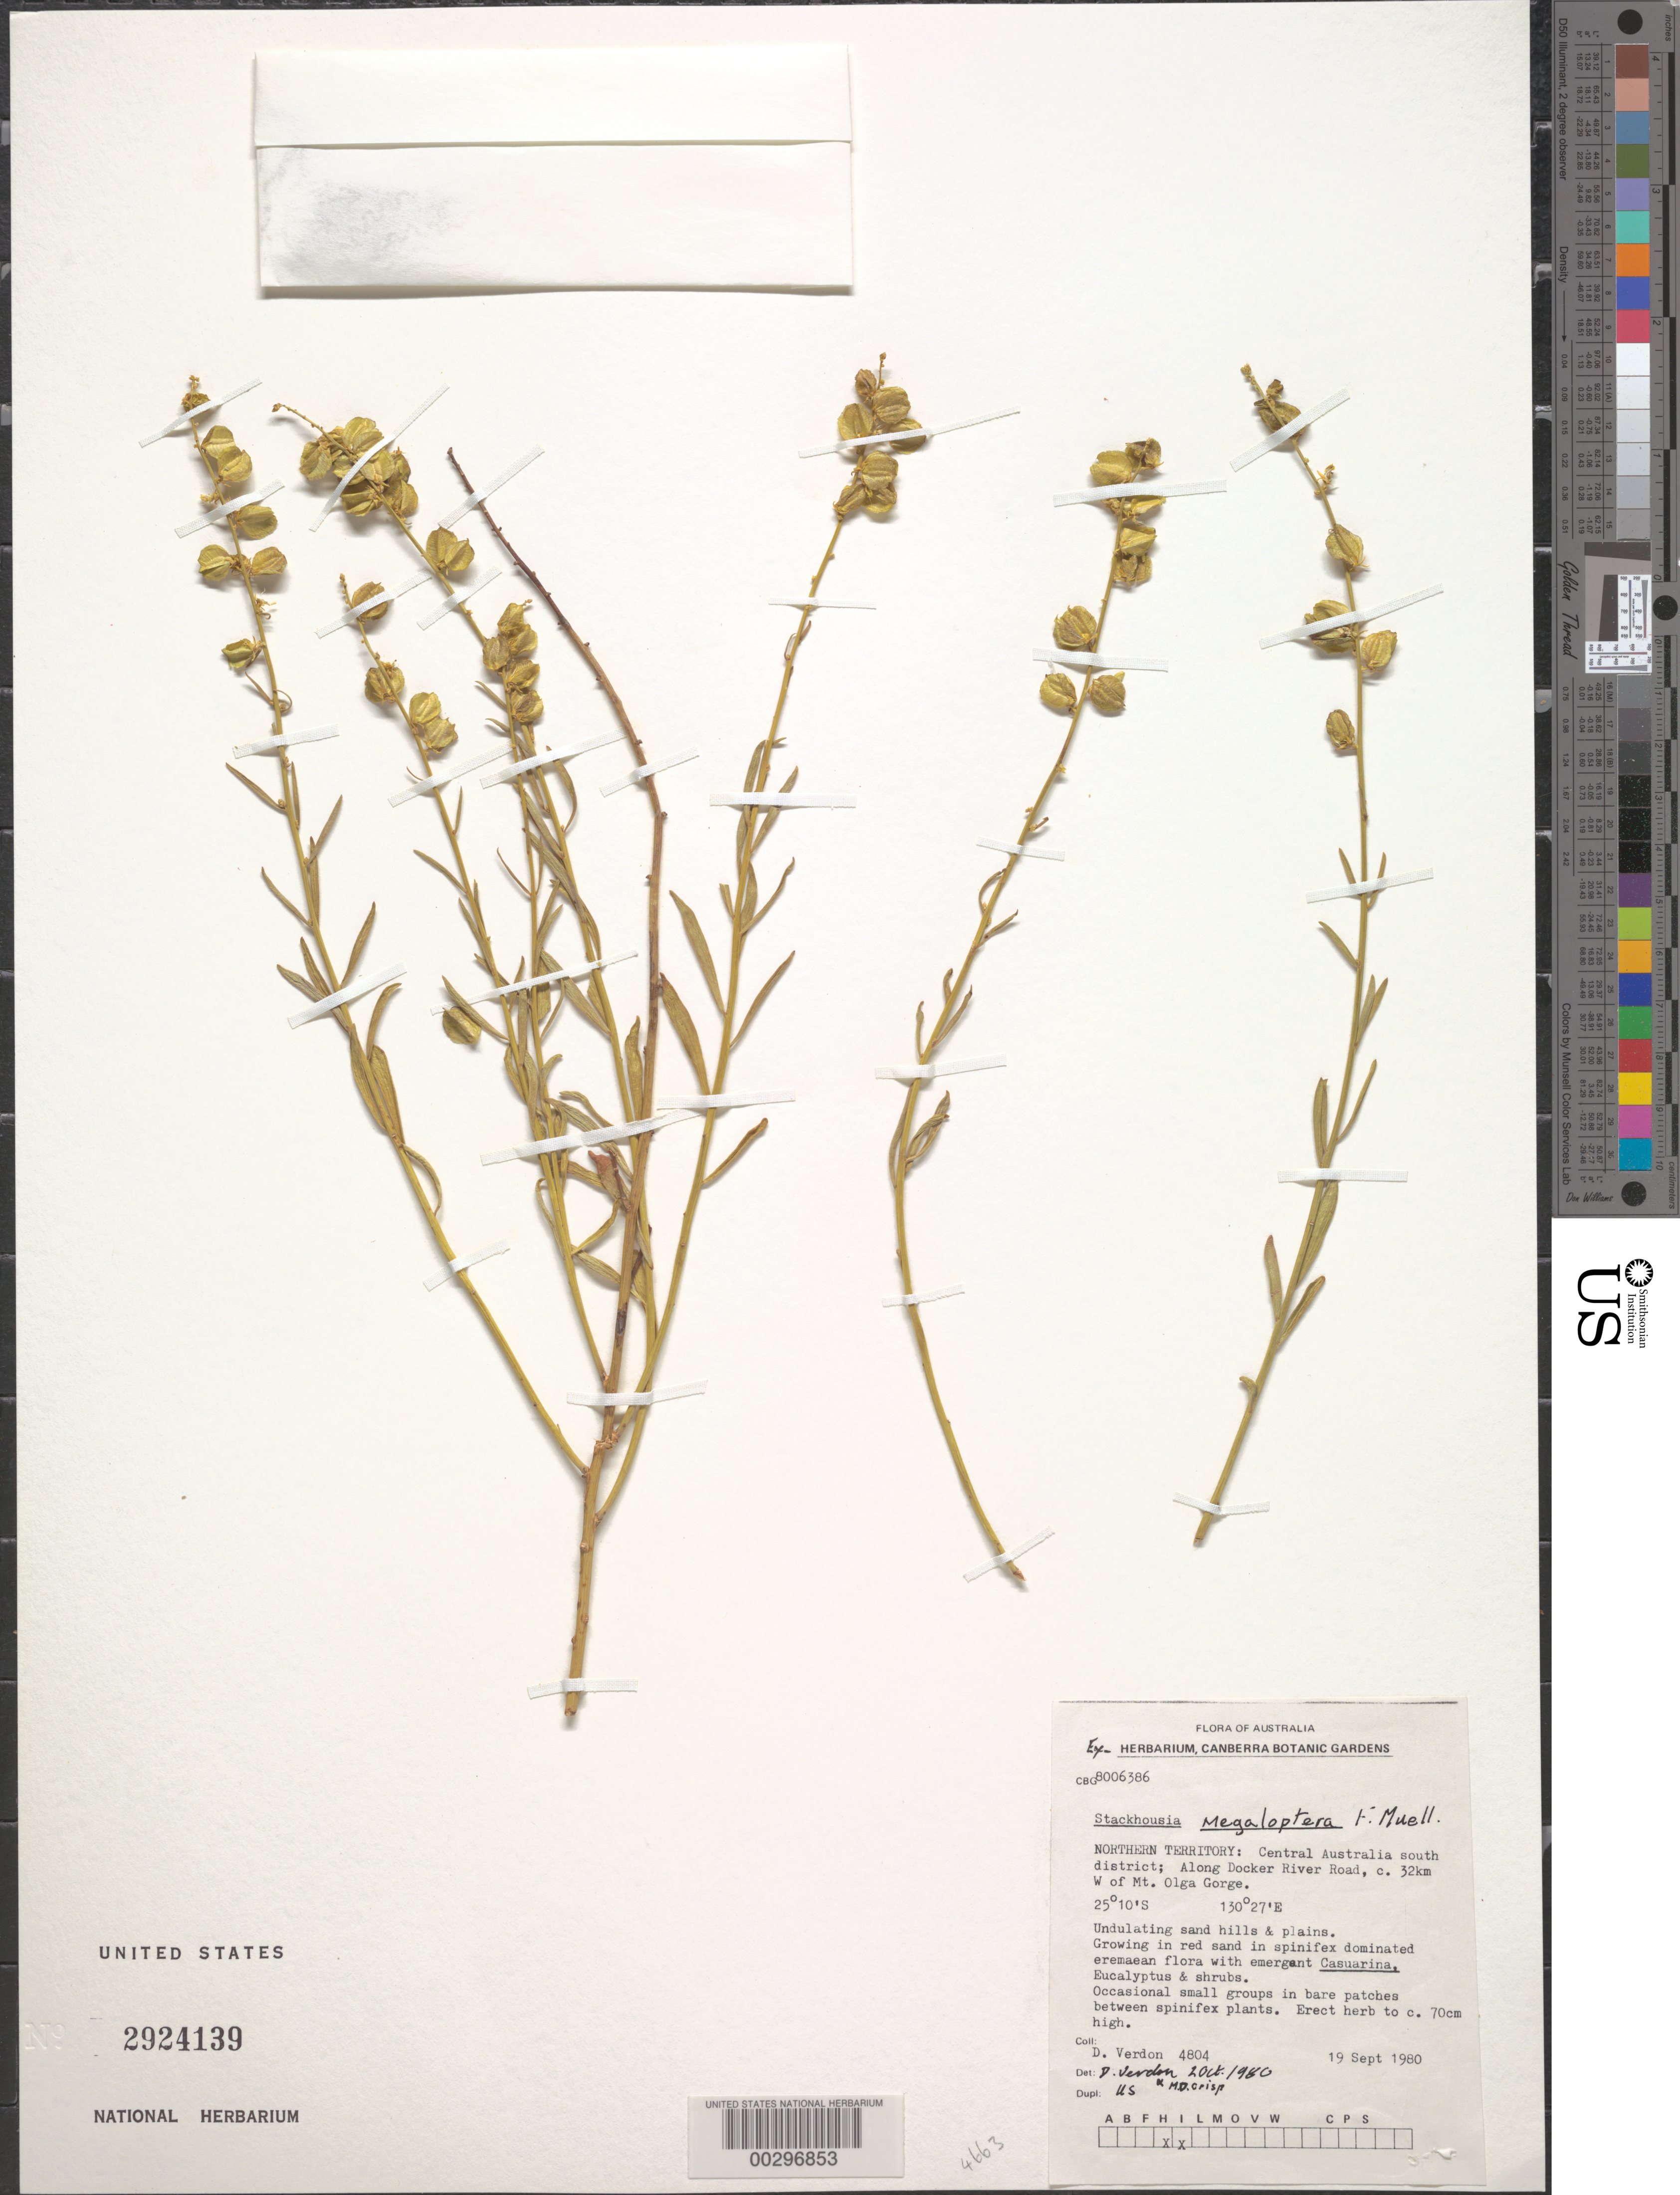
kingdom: Plantae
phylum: Tracheophyta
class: Magnoliopsida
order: Celastrales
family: Celastraceae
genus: Stackhousia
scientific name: Stackhousia megaloptera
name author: F. Muell.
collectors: D. Verdon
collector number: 4804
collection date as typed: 19 Sep 1980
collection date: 1980-09-19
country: Australia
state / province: Northern Territory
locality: Central australia south dist., docker river rd., w of mt. olga gorge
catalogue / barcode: US 2924139